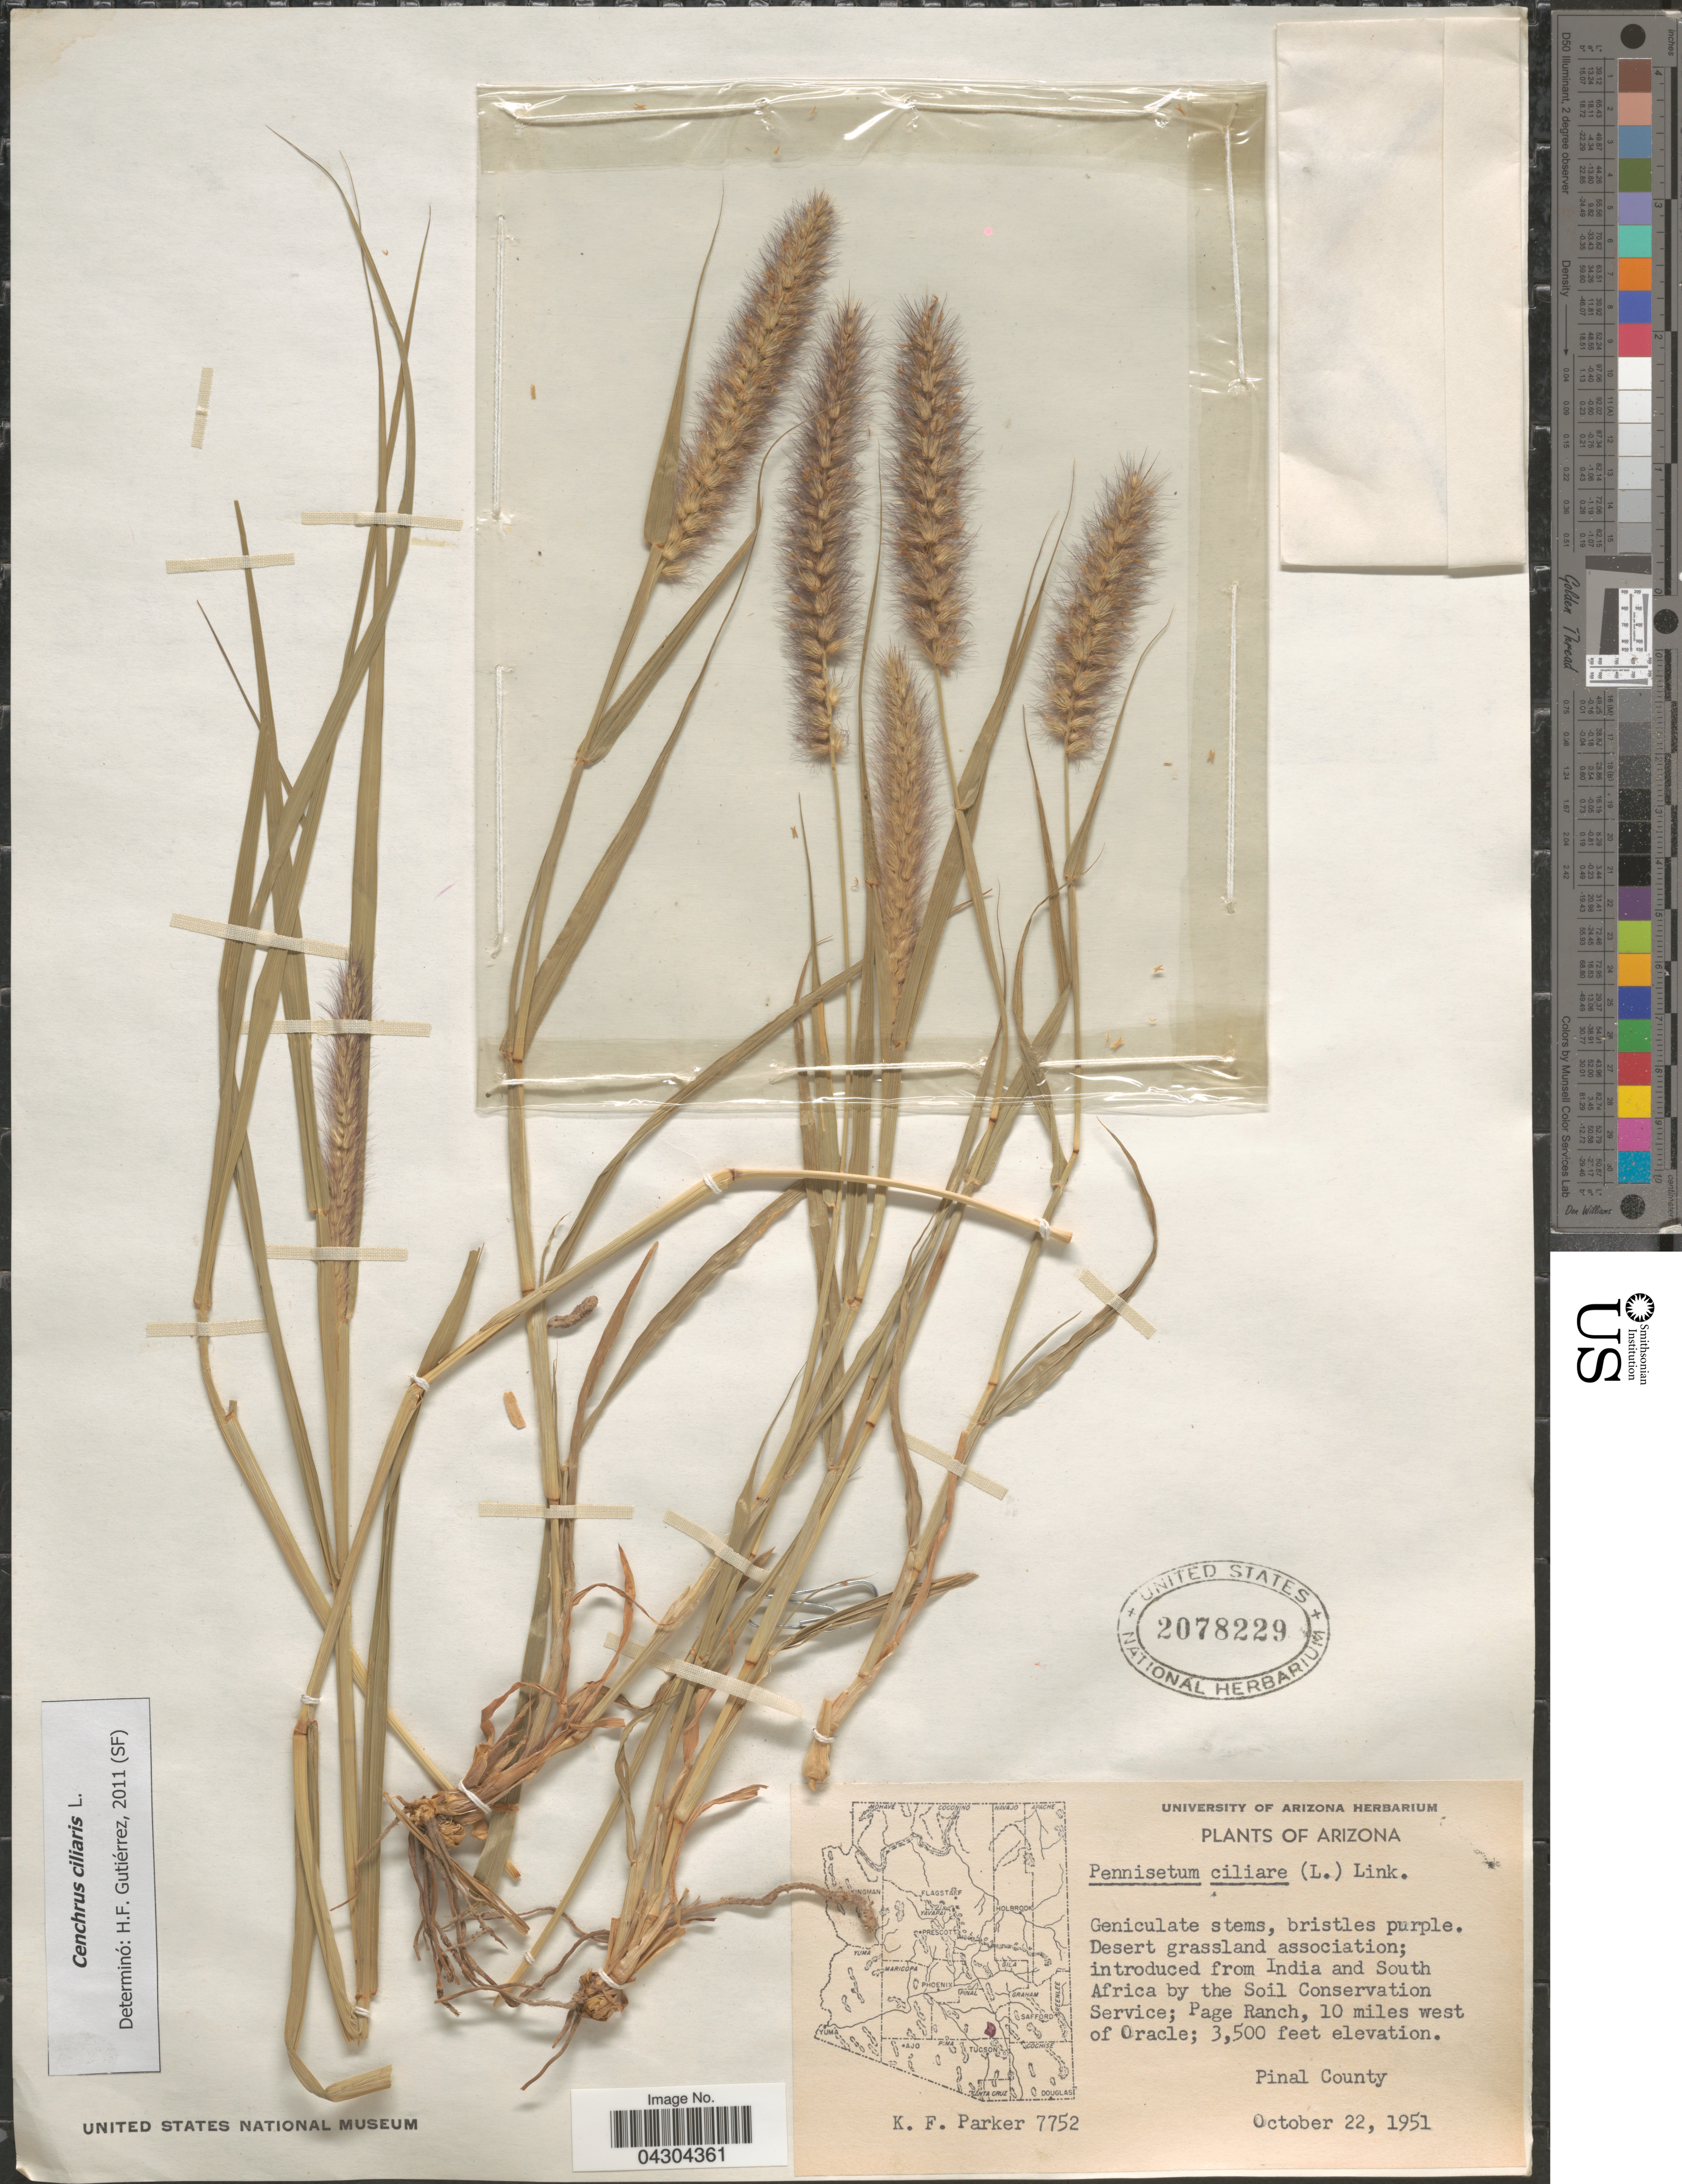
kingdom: Plantae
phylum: Tracheophyta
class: Liliopsida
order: Poales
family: Poaceae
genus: Cenchrus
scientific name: Cenchrus ciliaris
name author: L.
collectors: K. F. Parker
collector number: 7752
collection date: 1951-10-22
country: United States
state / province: Arizona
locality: Page Ranch, 10 miles west of Oracle; Pinal County.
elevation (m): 1067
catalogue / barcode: US 2078229